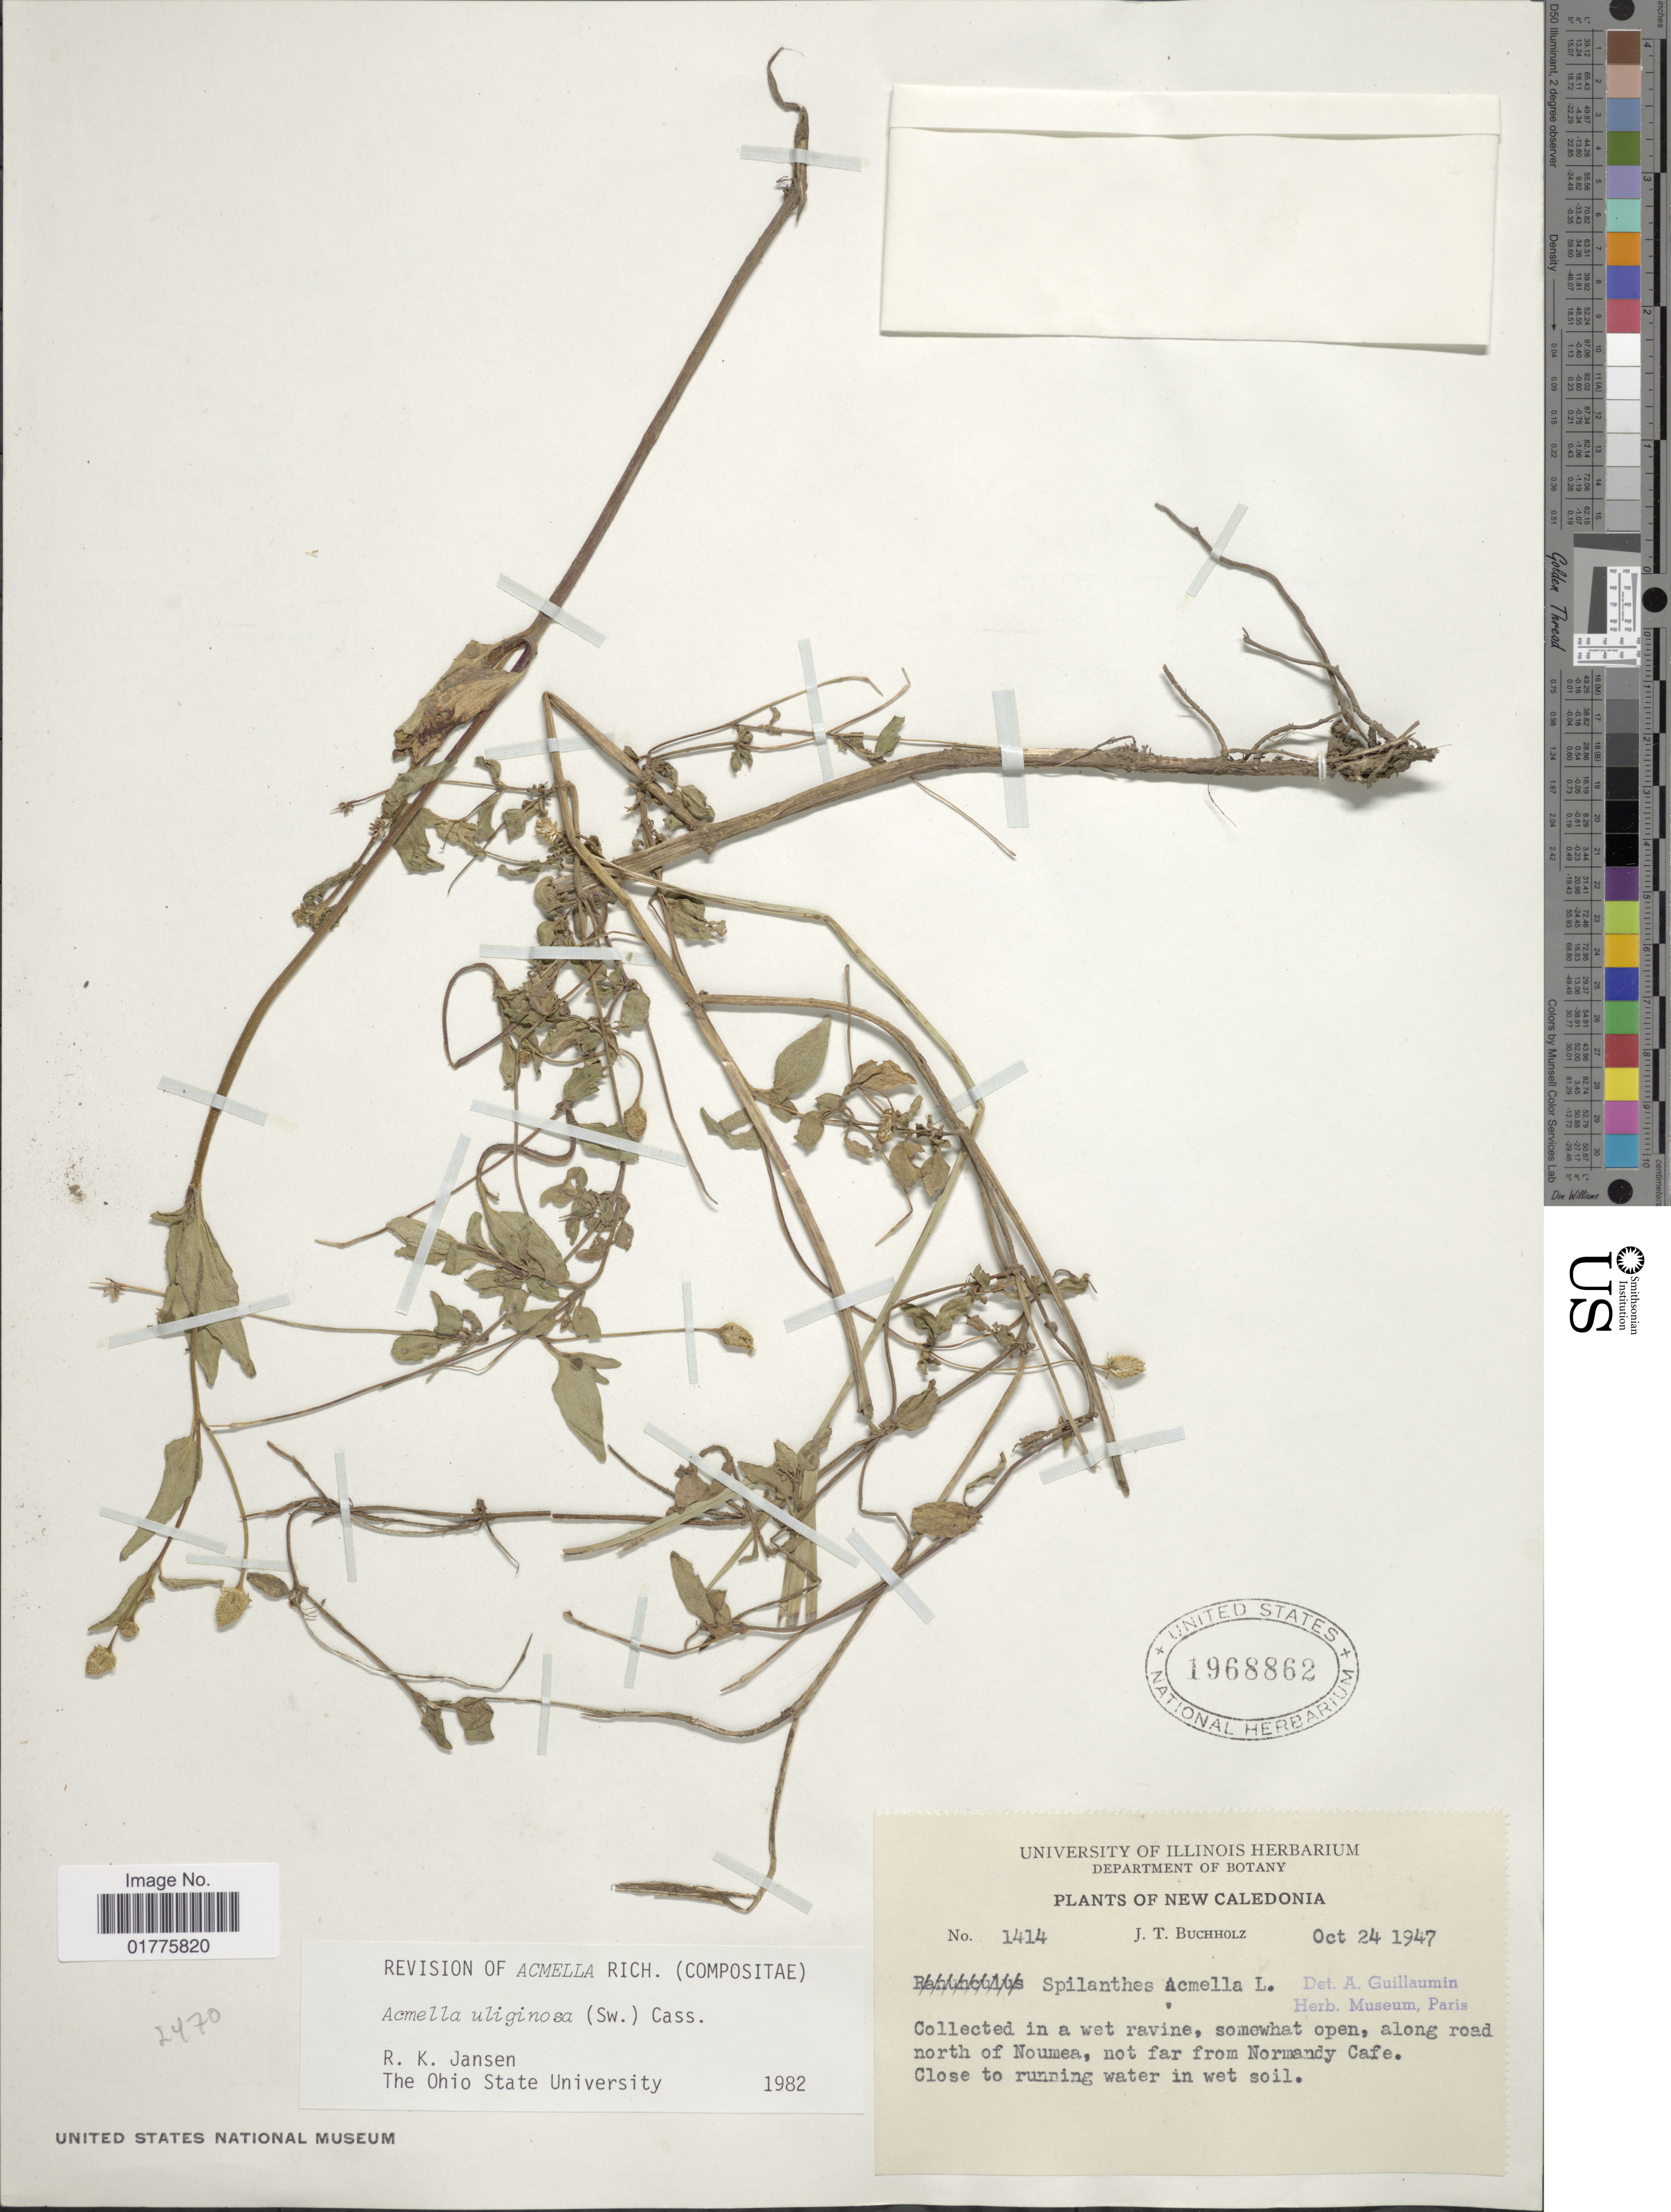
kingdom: Plantae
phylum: Tracheophyta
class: Magnoliopsida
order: Asterales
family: Asteraceae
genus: Acmella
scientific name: Acmella uliginosa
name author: (Sw.) Cass.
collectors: J. T. Buchholz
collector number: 1414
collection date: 1947-10-24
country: New Caledonia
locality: In a wet ravine, somewhat open, along road north of Noumea, not far from Normandy Cafe, close to running water in wet soil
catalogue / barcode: US 1968862